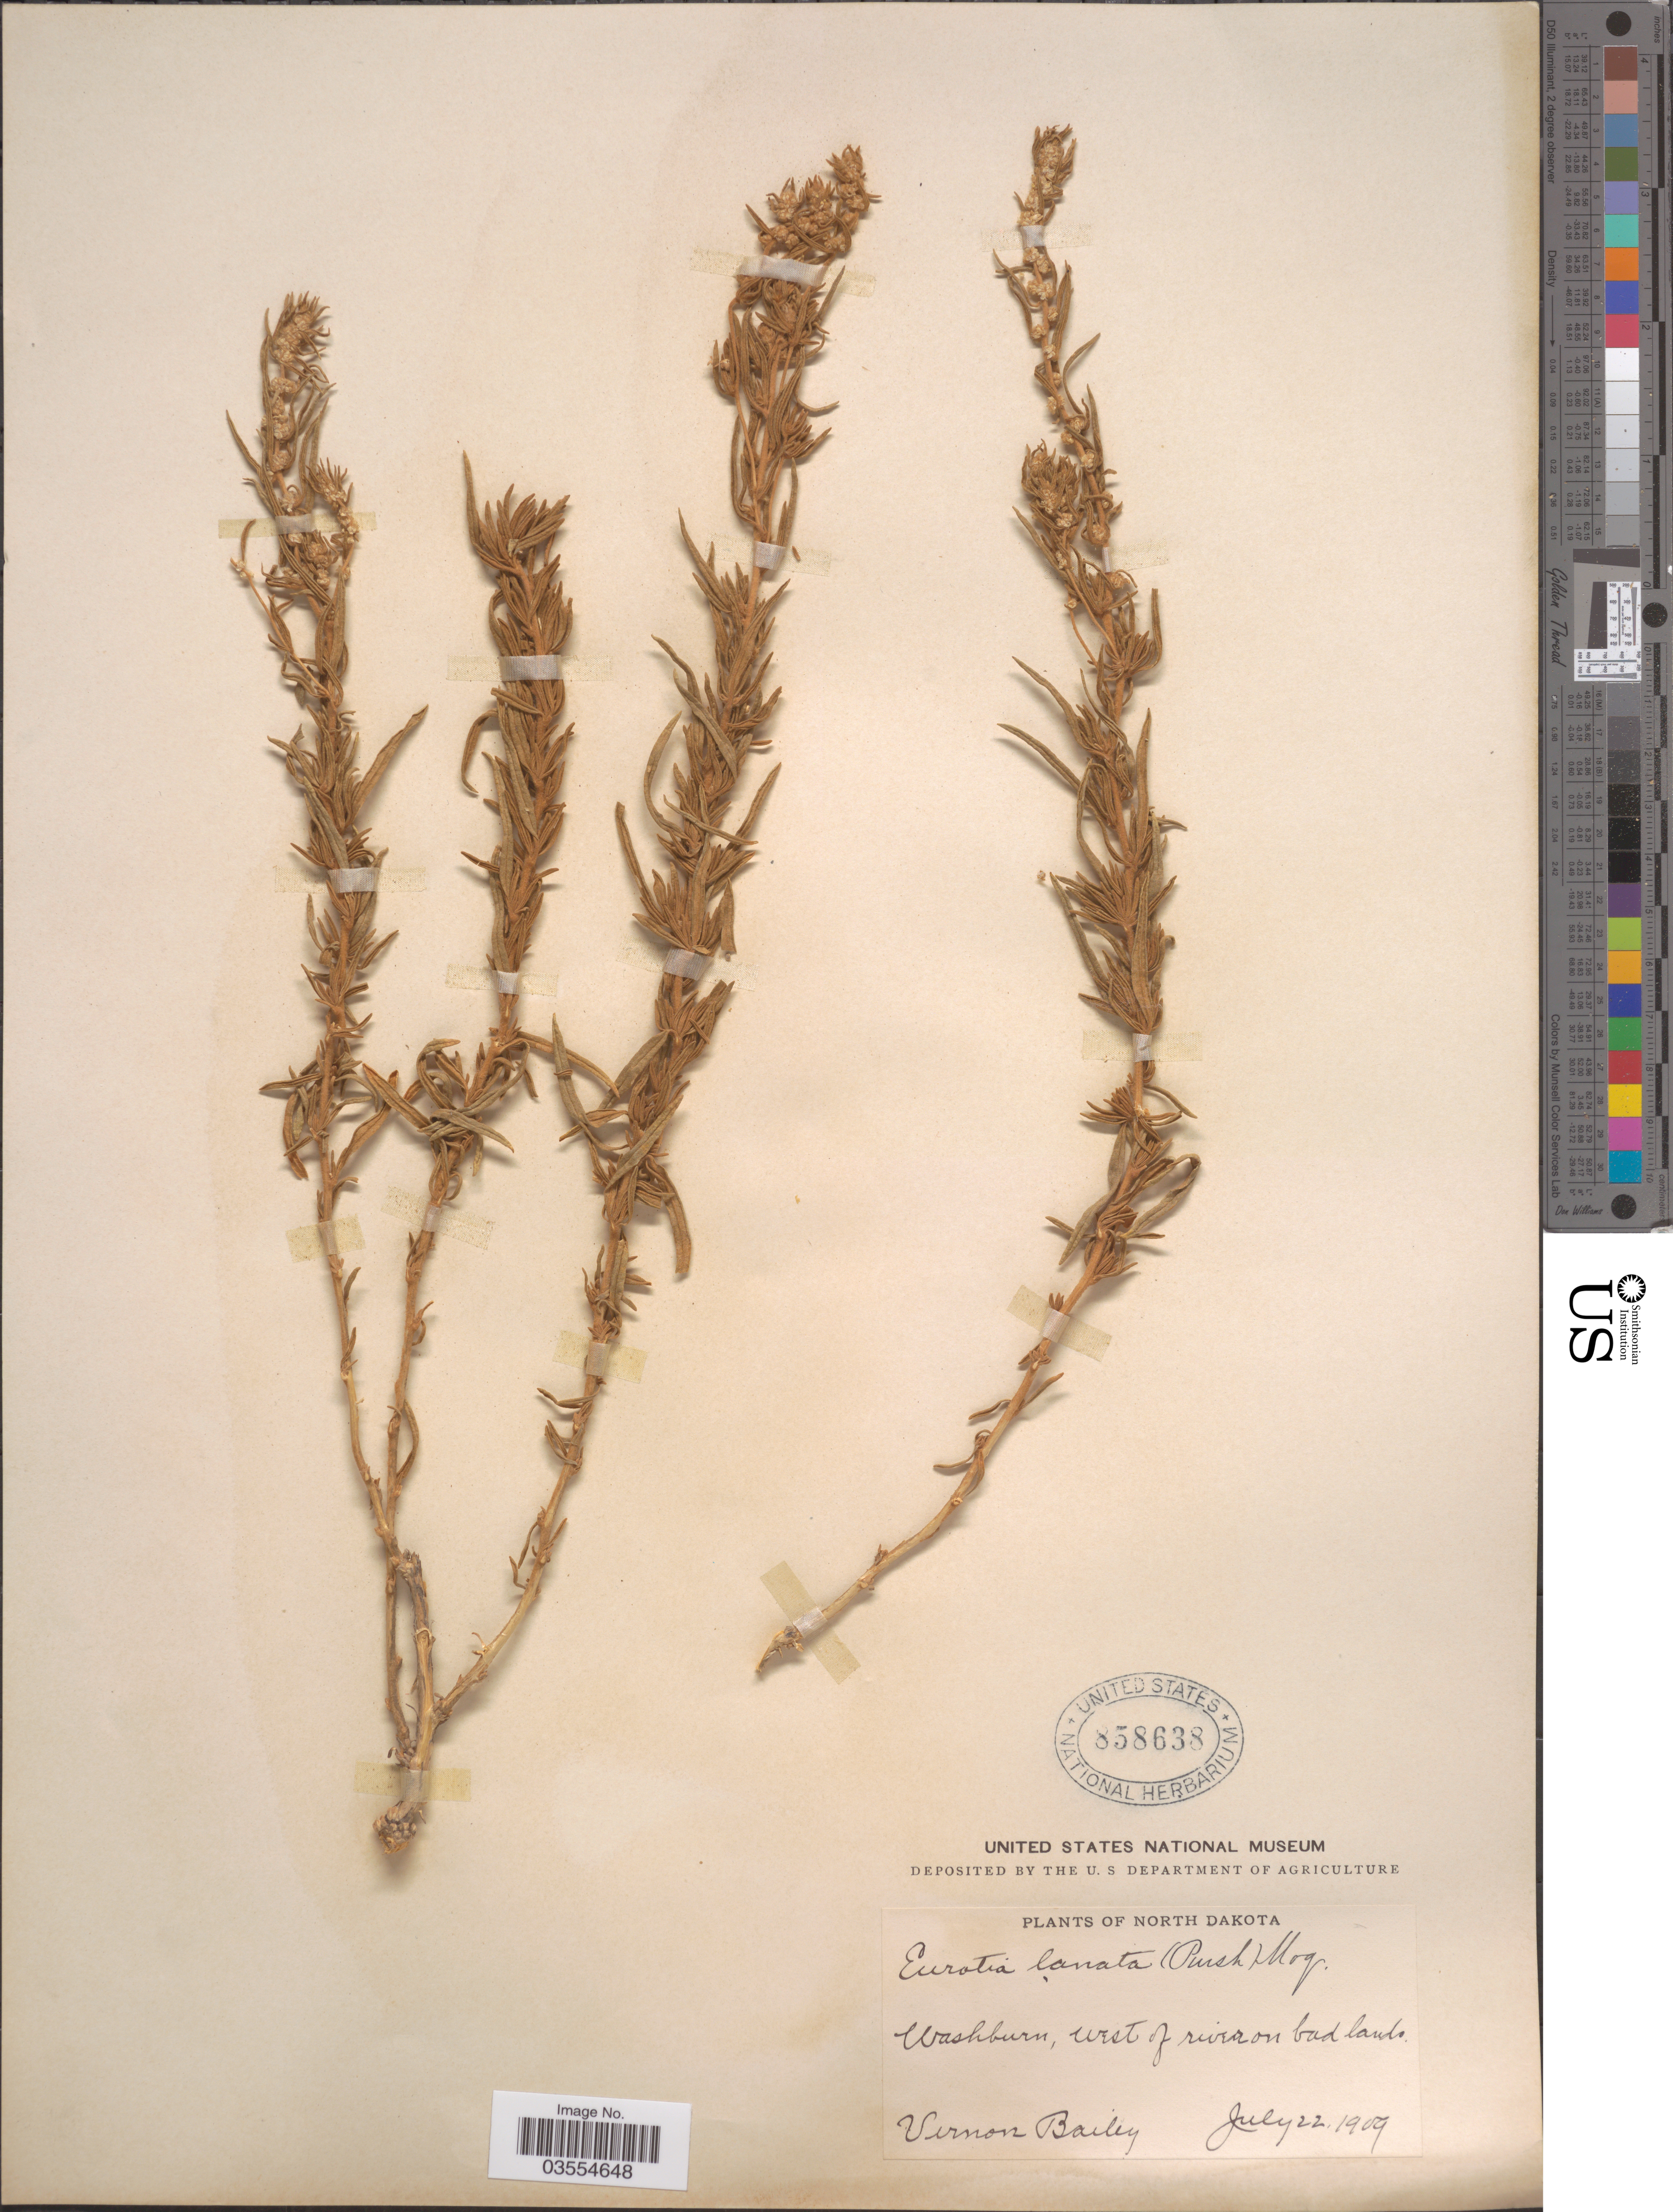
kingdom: Plantae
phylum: Tracheophyta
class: Magnoliopsida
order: Caryophyllales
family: Amaranthaceae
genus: Krascheninnikovia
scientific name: Krascheninnikovia lanata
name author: (Pursh) A. Meeuse & A.Smit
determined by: U.S. National Herbarium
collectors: V. O. Bailey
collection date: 1909-07-22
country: United States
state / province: North Dakota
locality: Washburn, west of river on bad lands.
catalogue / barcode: US 858638